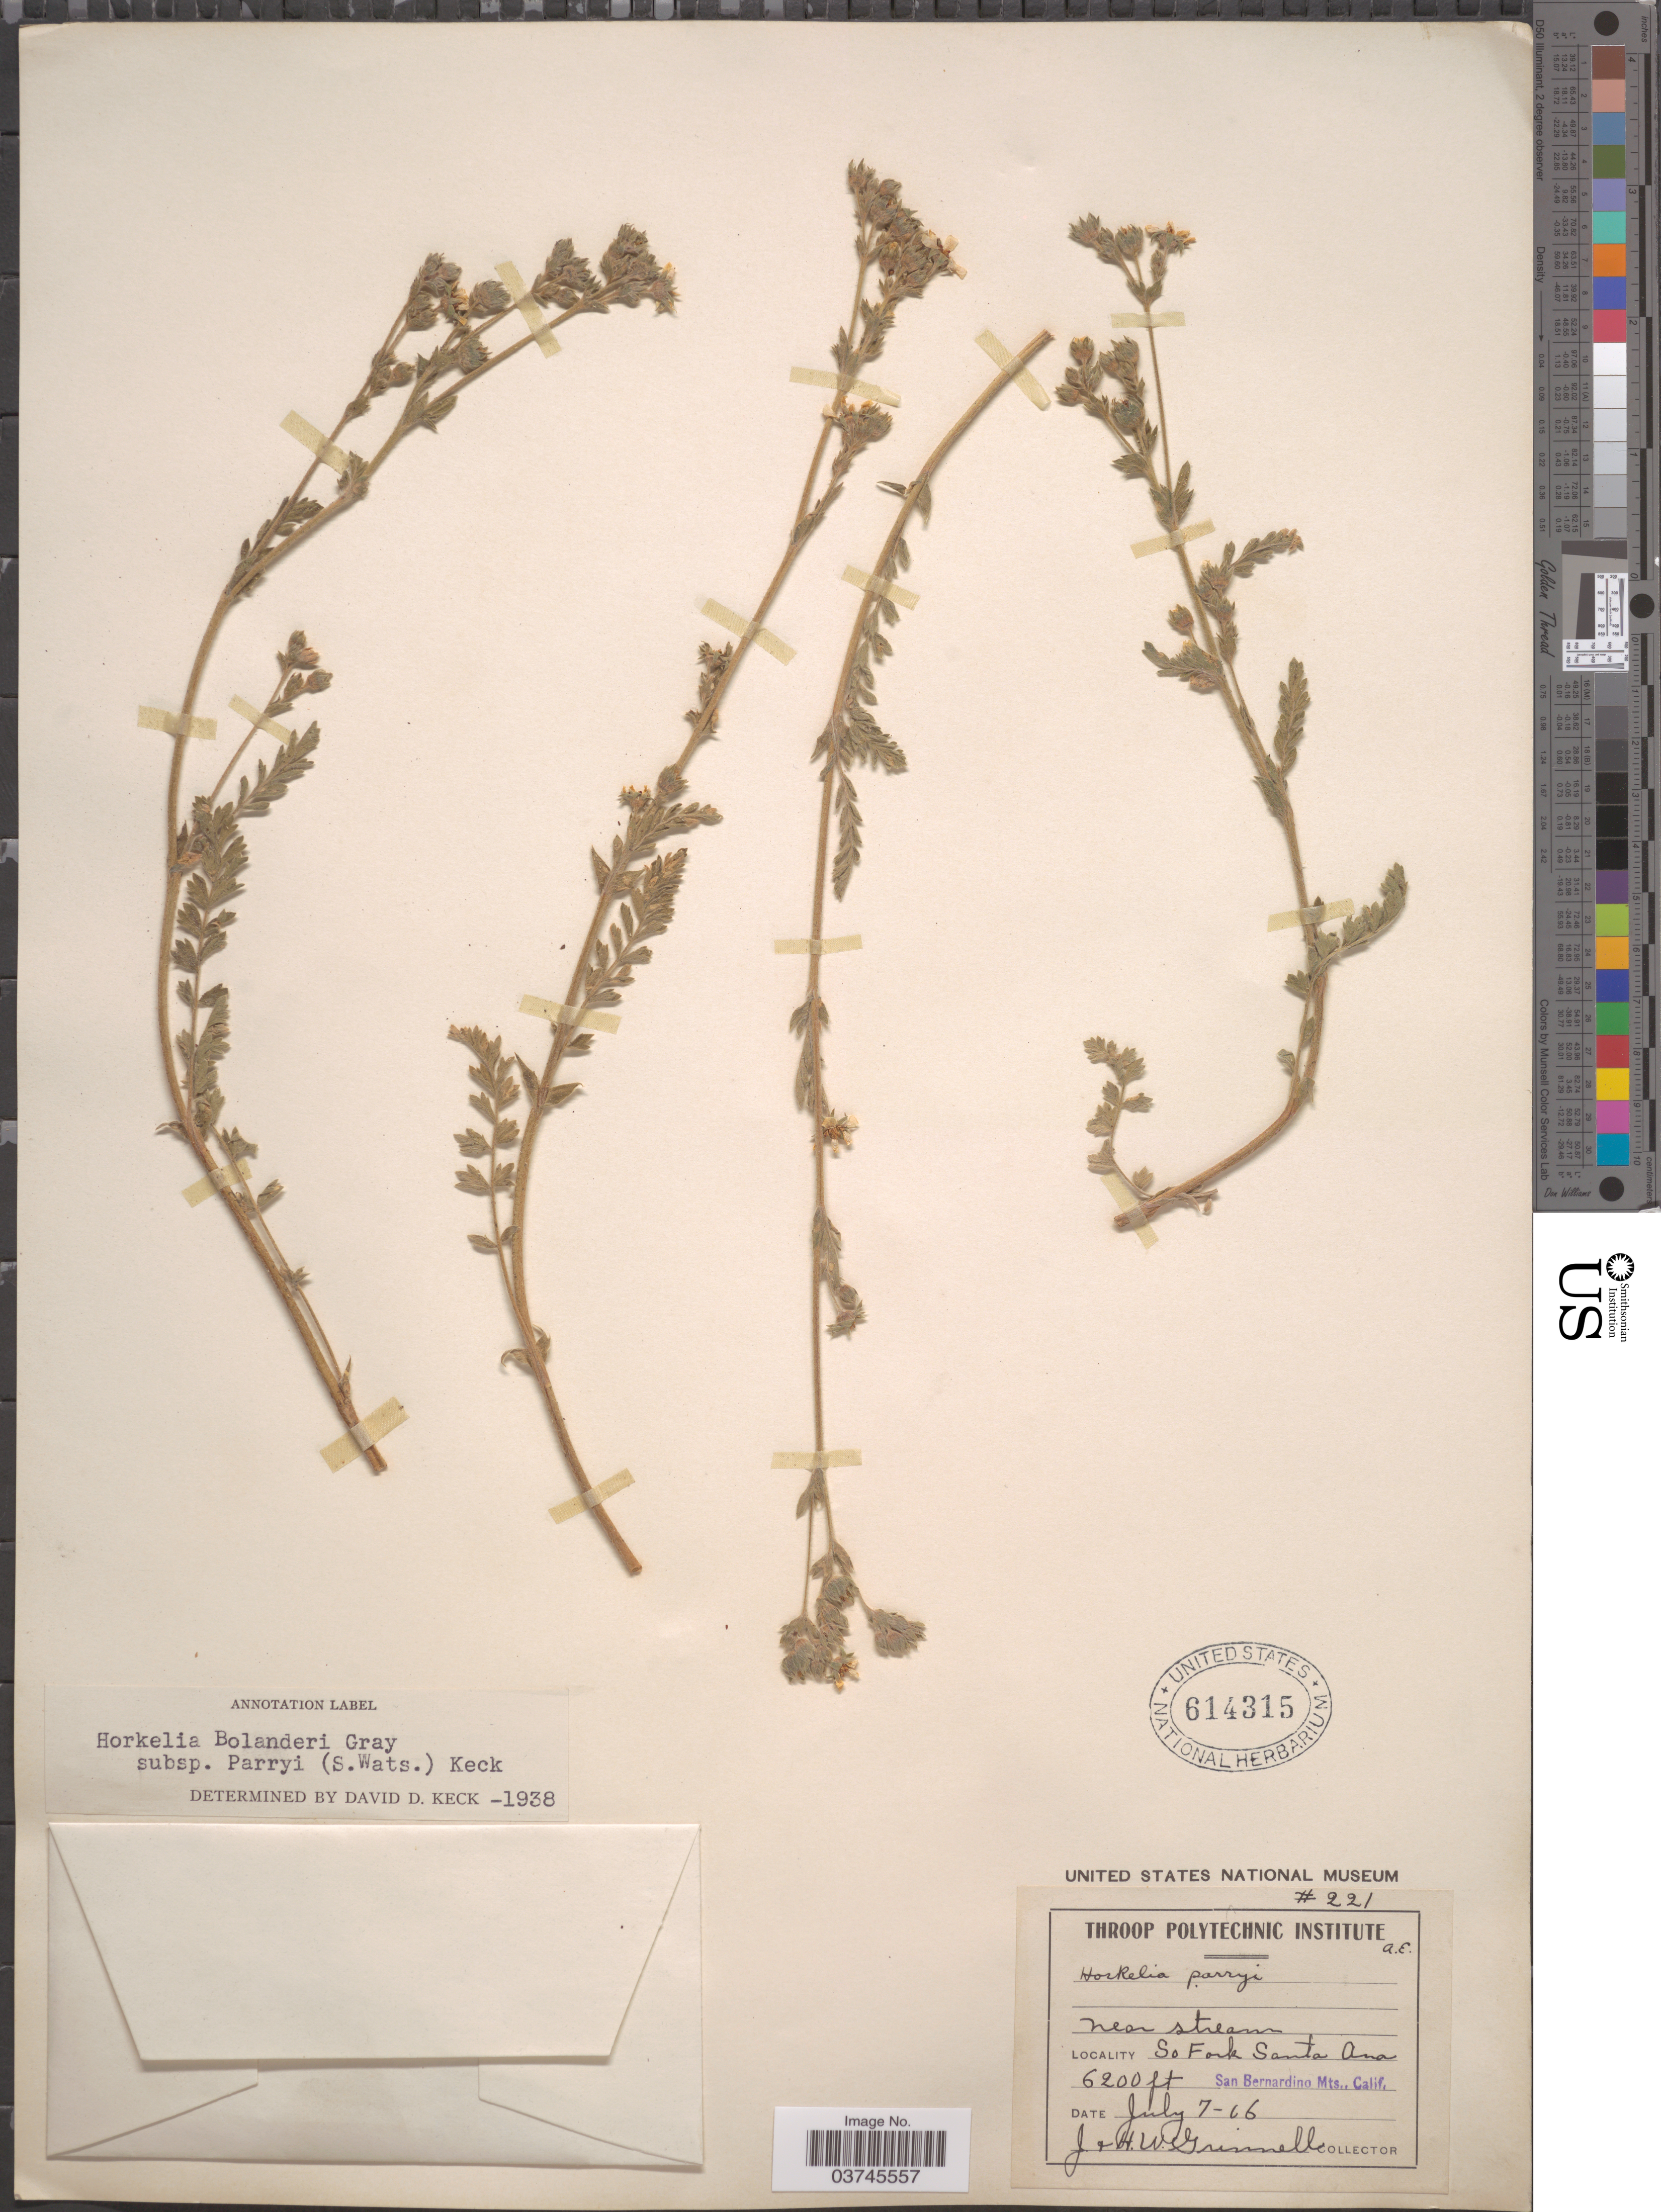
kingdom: Plantae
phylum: Tracheophyta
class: Magnoliopsida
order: Rosales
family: Rosaceae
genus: Potentilla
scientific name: Potentilla rydbergii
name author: (Elmer) Mosyakin & Shiyan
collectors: J. Grinnel & H. Grinnell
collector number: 221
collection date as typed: Transcribed d/m/y: 7/7/16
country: United States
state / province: California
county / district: San Bernardino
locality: So Fork Santa Ana. San Bernardino Mts.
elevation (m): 1890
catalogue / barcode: US 614315